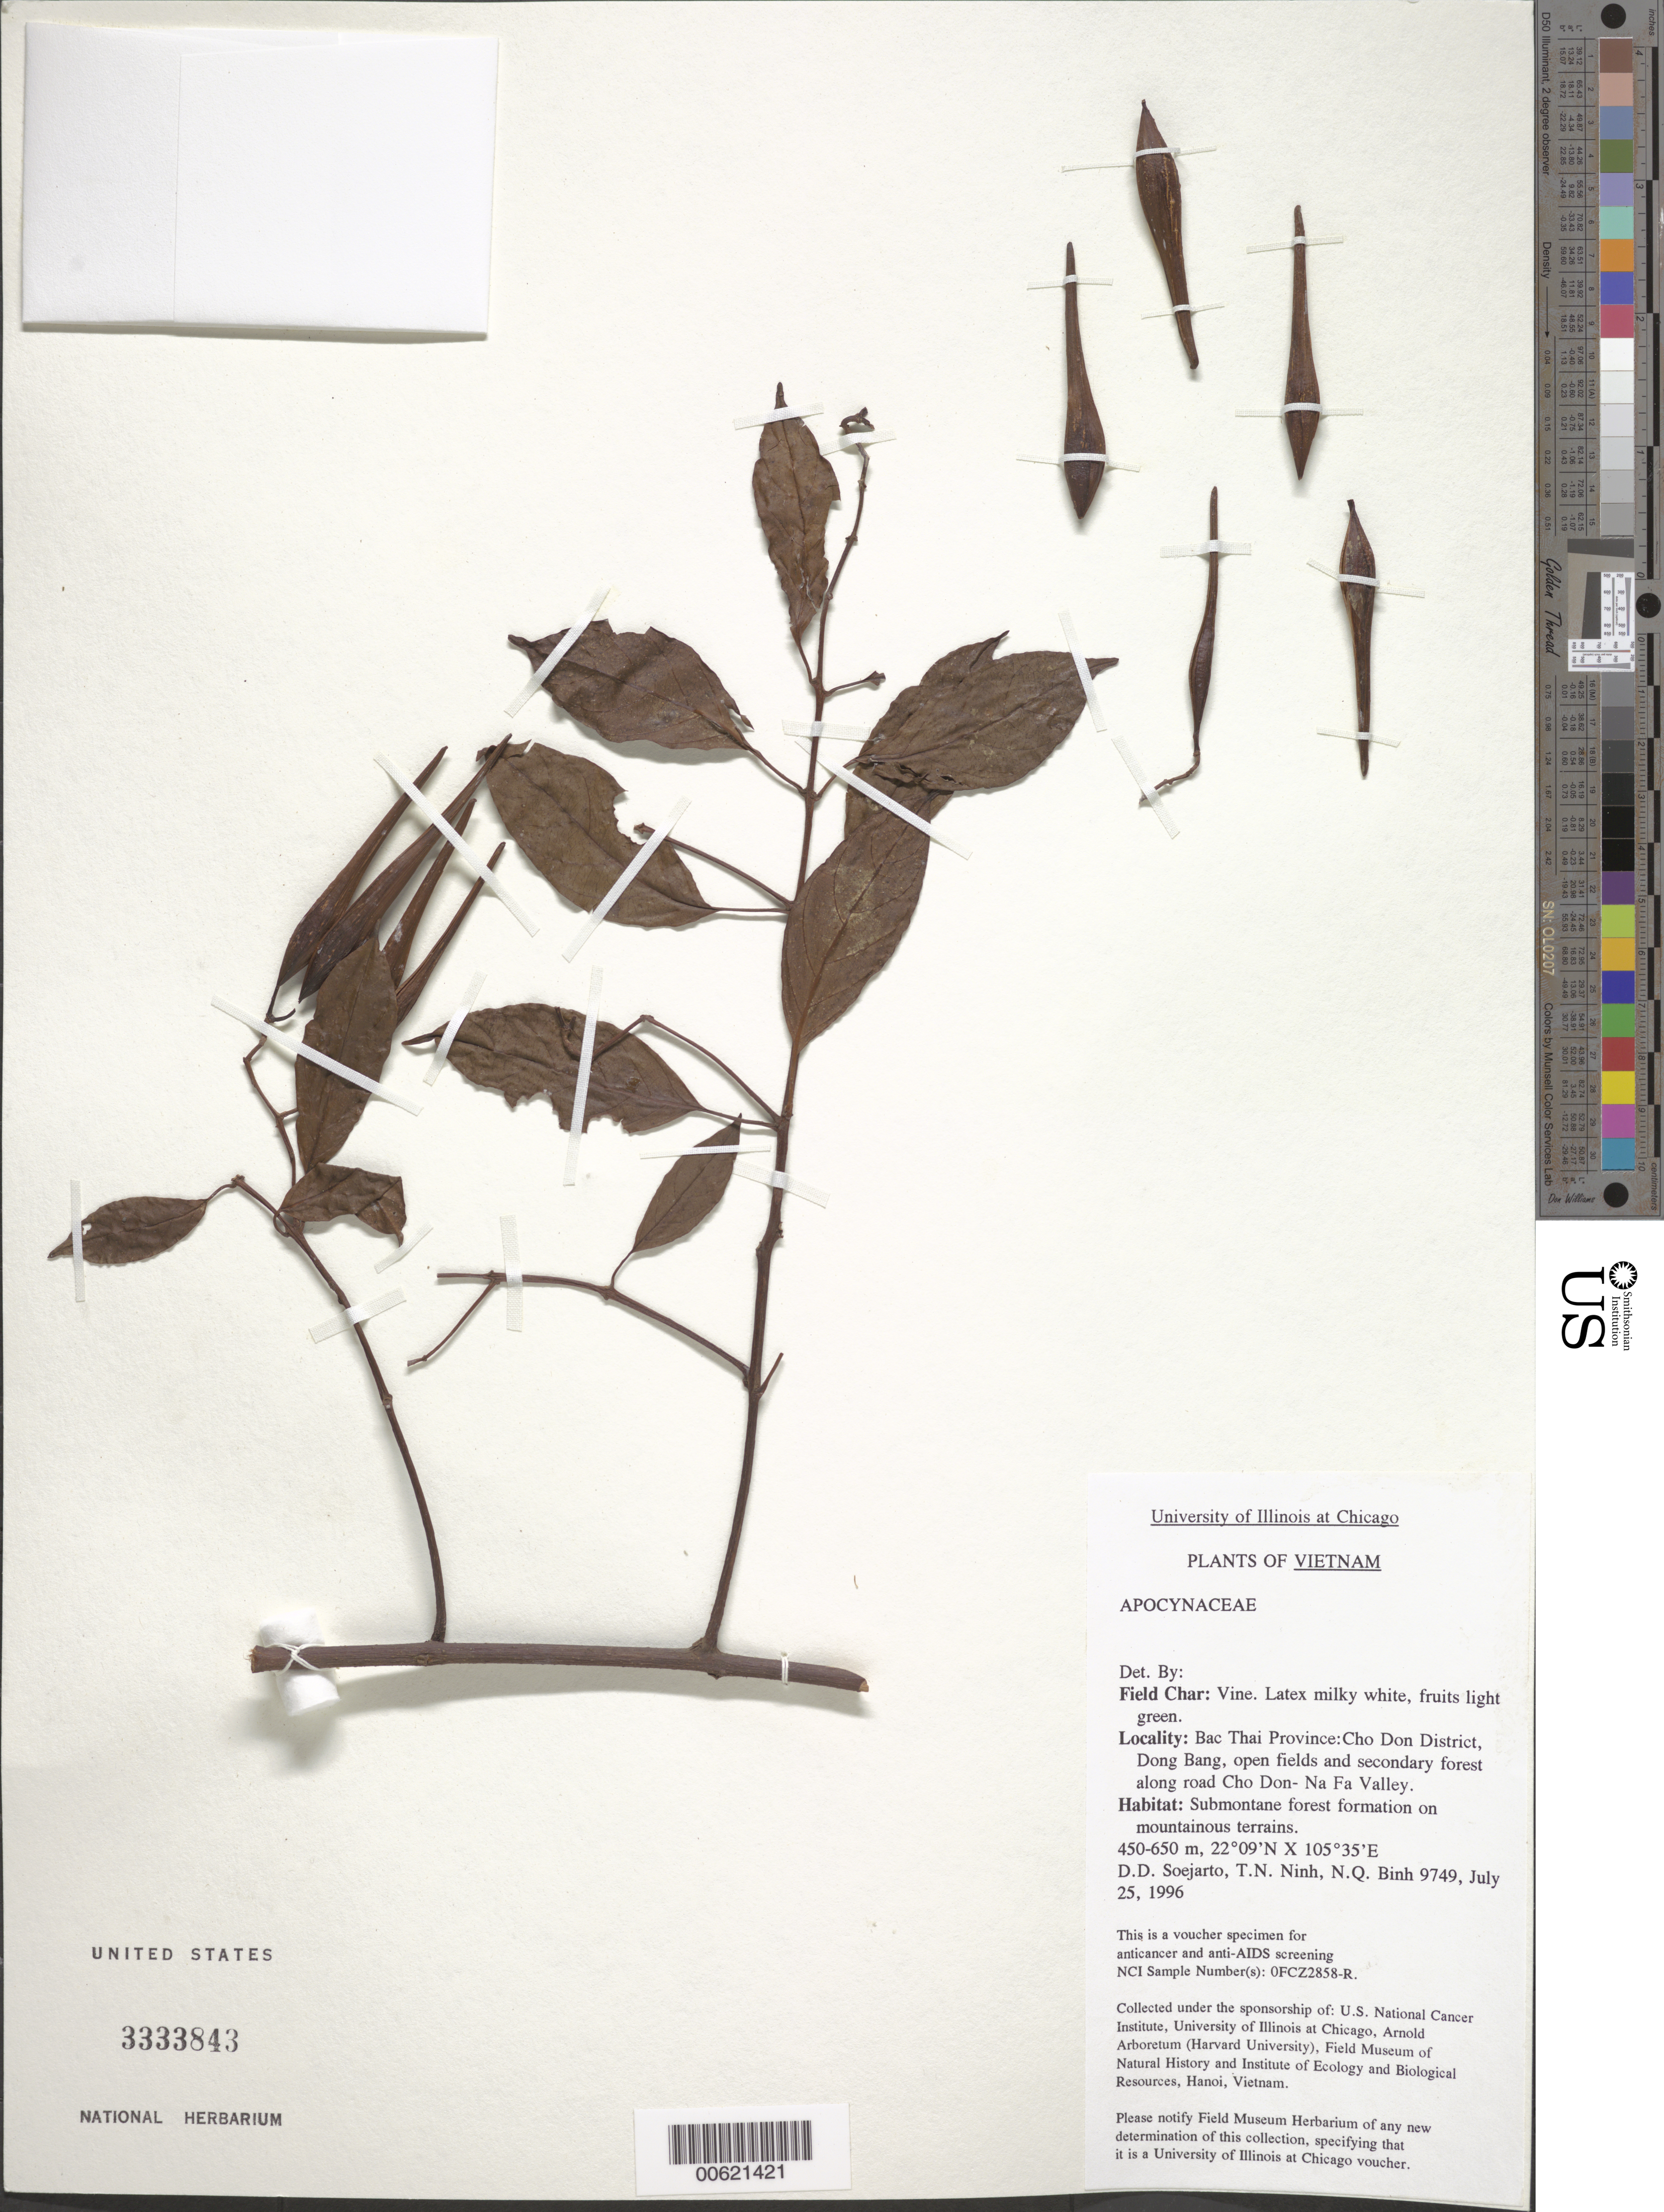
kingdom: Plantae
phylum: Tracheophyta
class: Magnoliopsida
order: Gentianales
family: Apocynaceae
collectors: T. N. Ninh & N. Binh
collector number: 9749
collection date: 1996-07-25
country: Vietnam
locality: Bac Thai Province: Cho Don District, Dong Bang, open fields and secondary forest along road Cho Don - Na Fa Valley.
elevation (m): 450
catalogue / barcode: US 3333843